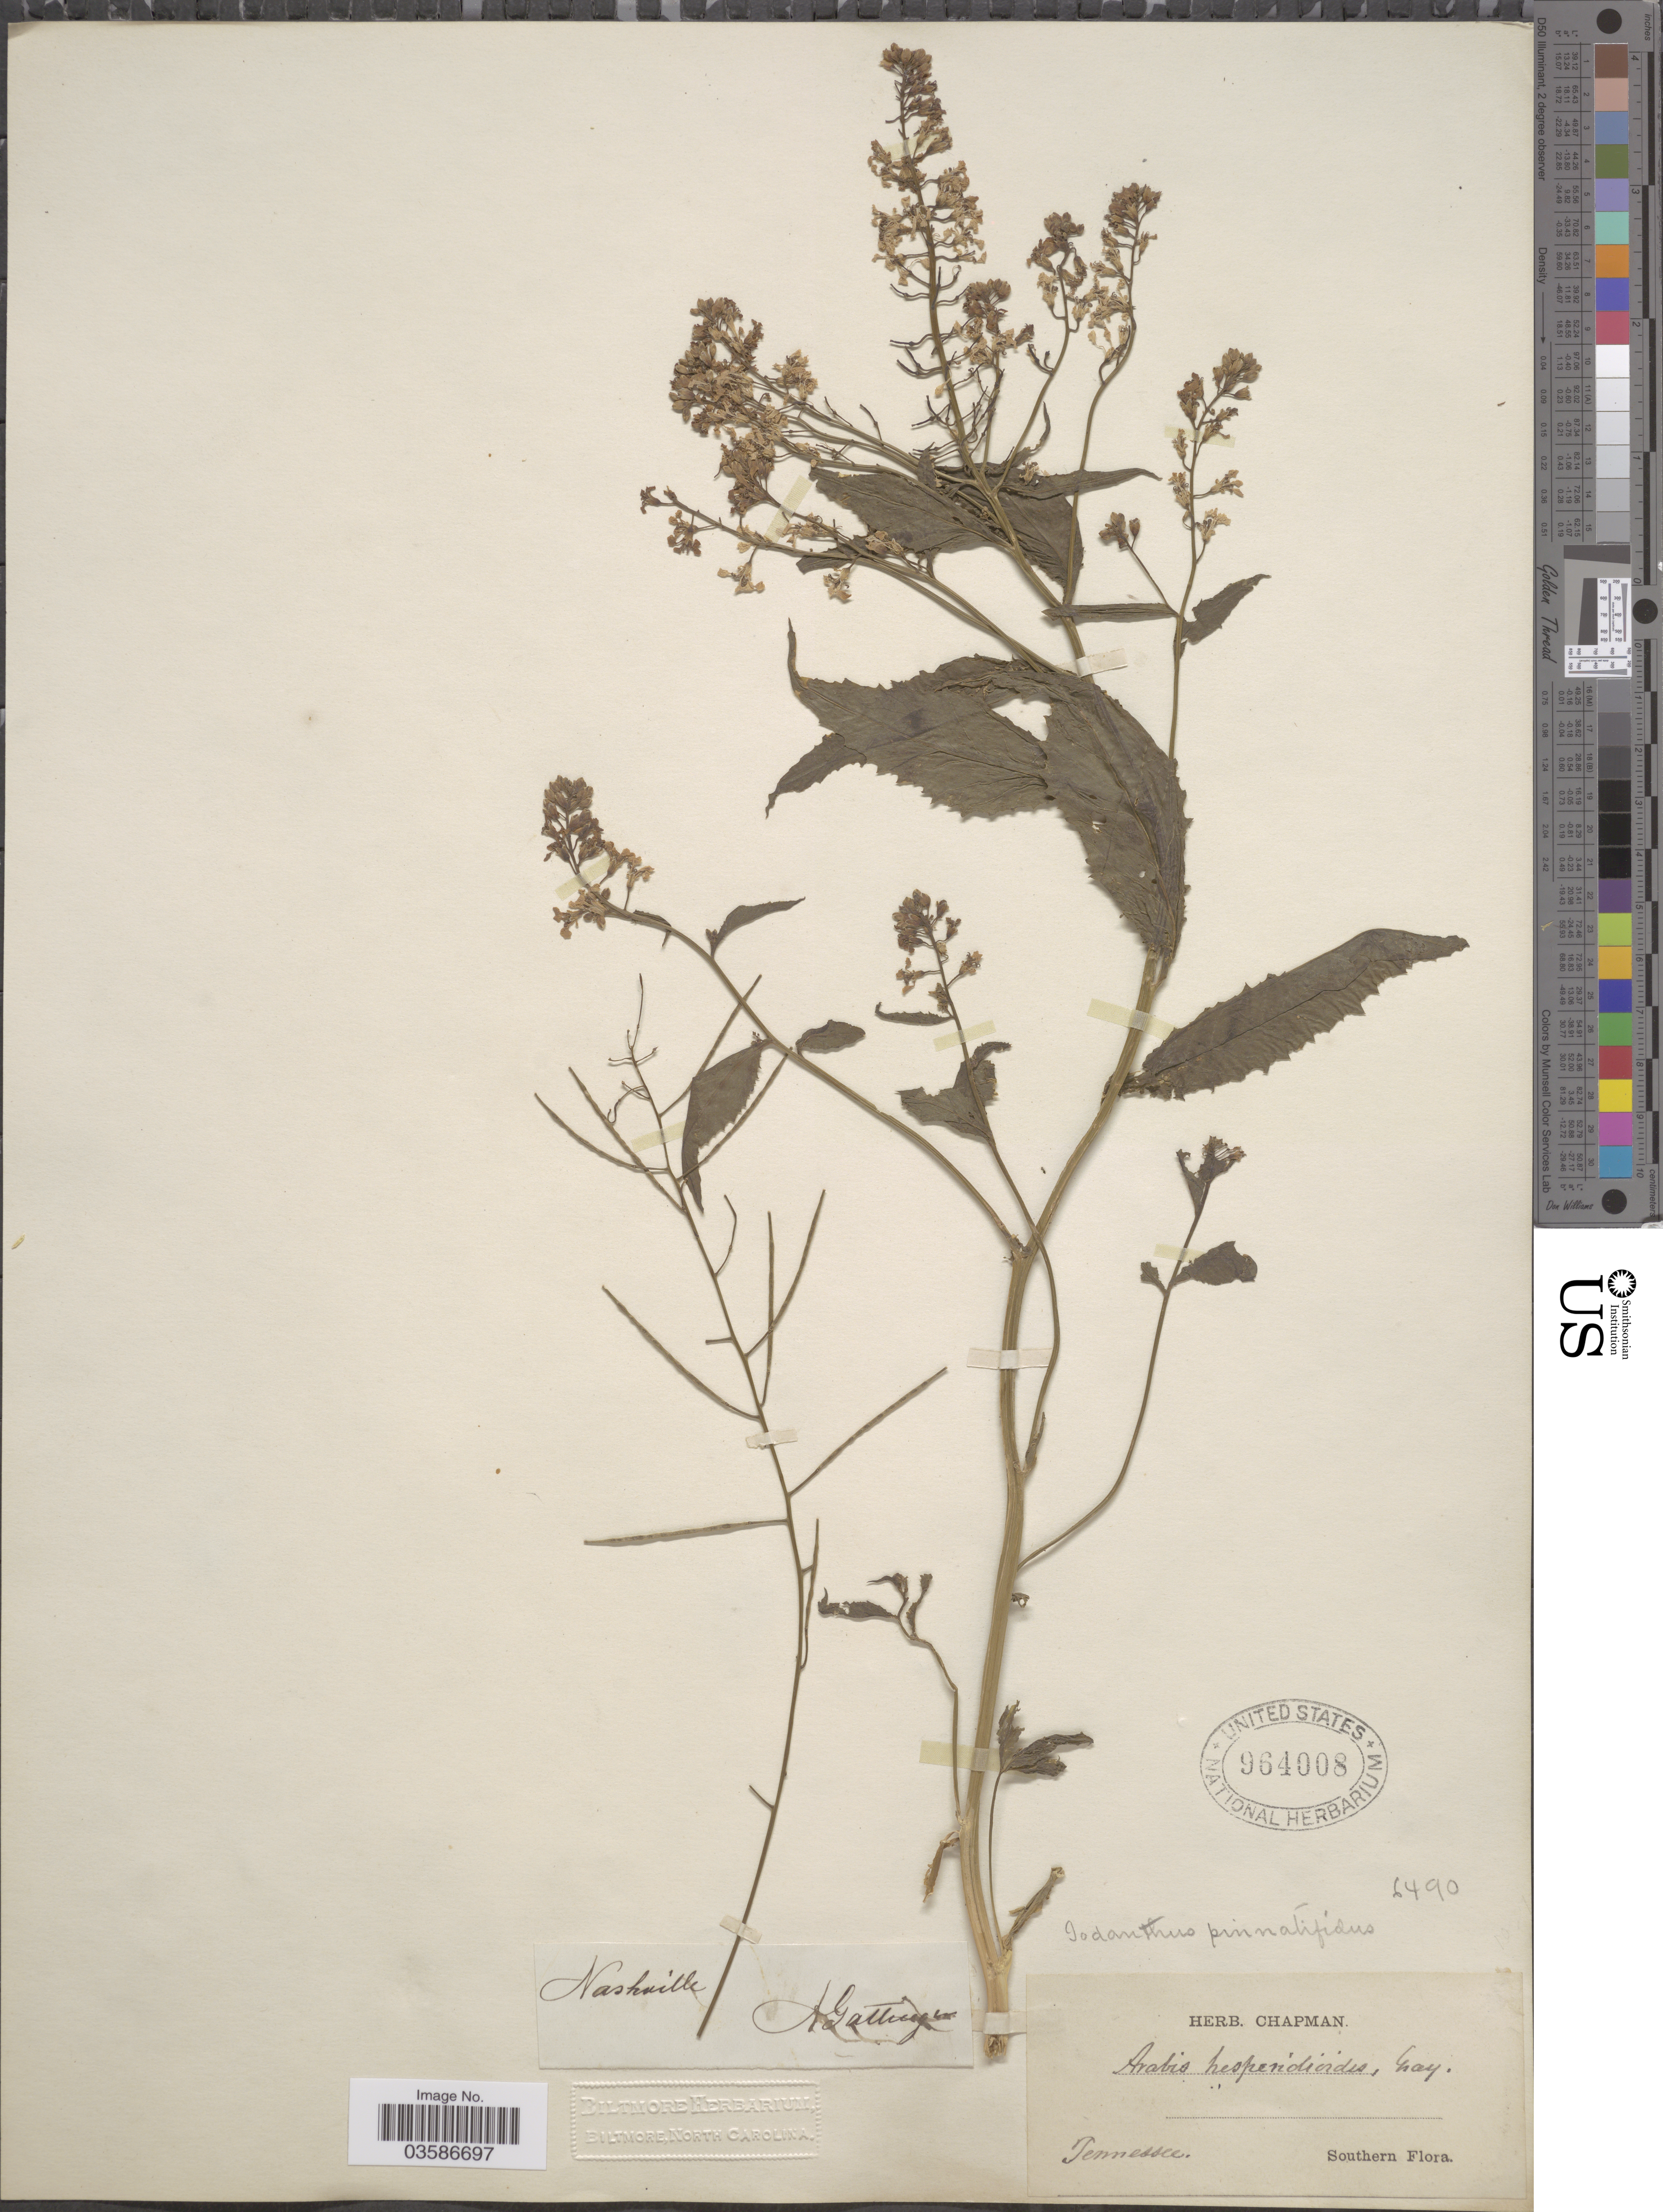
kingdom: Plantae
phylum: Tracheophyta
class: Magnoliopsida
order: Brassicales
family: Brassicaceae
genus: Iodanthus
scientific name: Iodanthus pinnatifidus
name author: (Michx.) Steud.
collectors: A. Gattinger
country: United States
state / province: Tennessee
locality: Nashville. Southern.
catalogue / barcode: US 964008